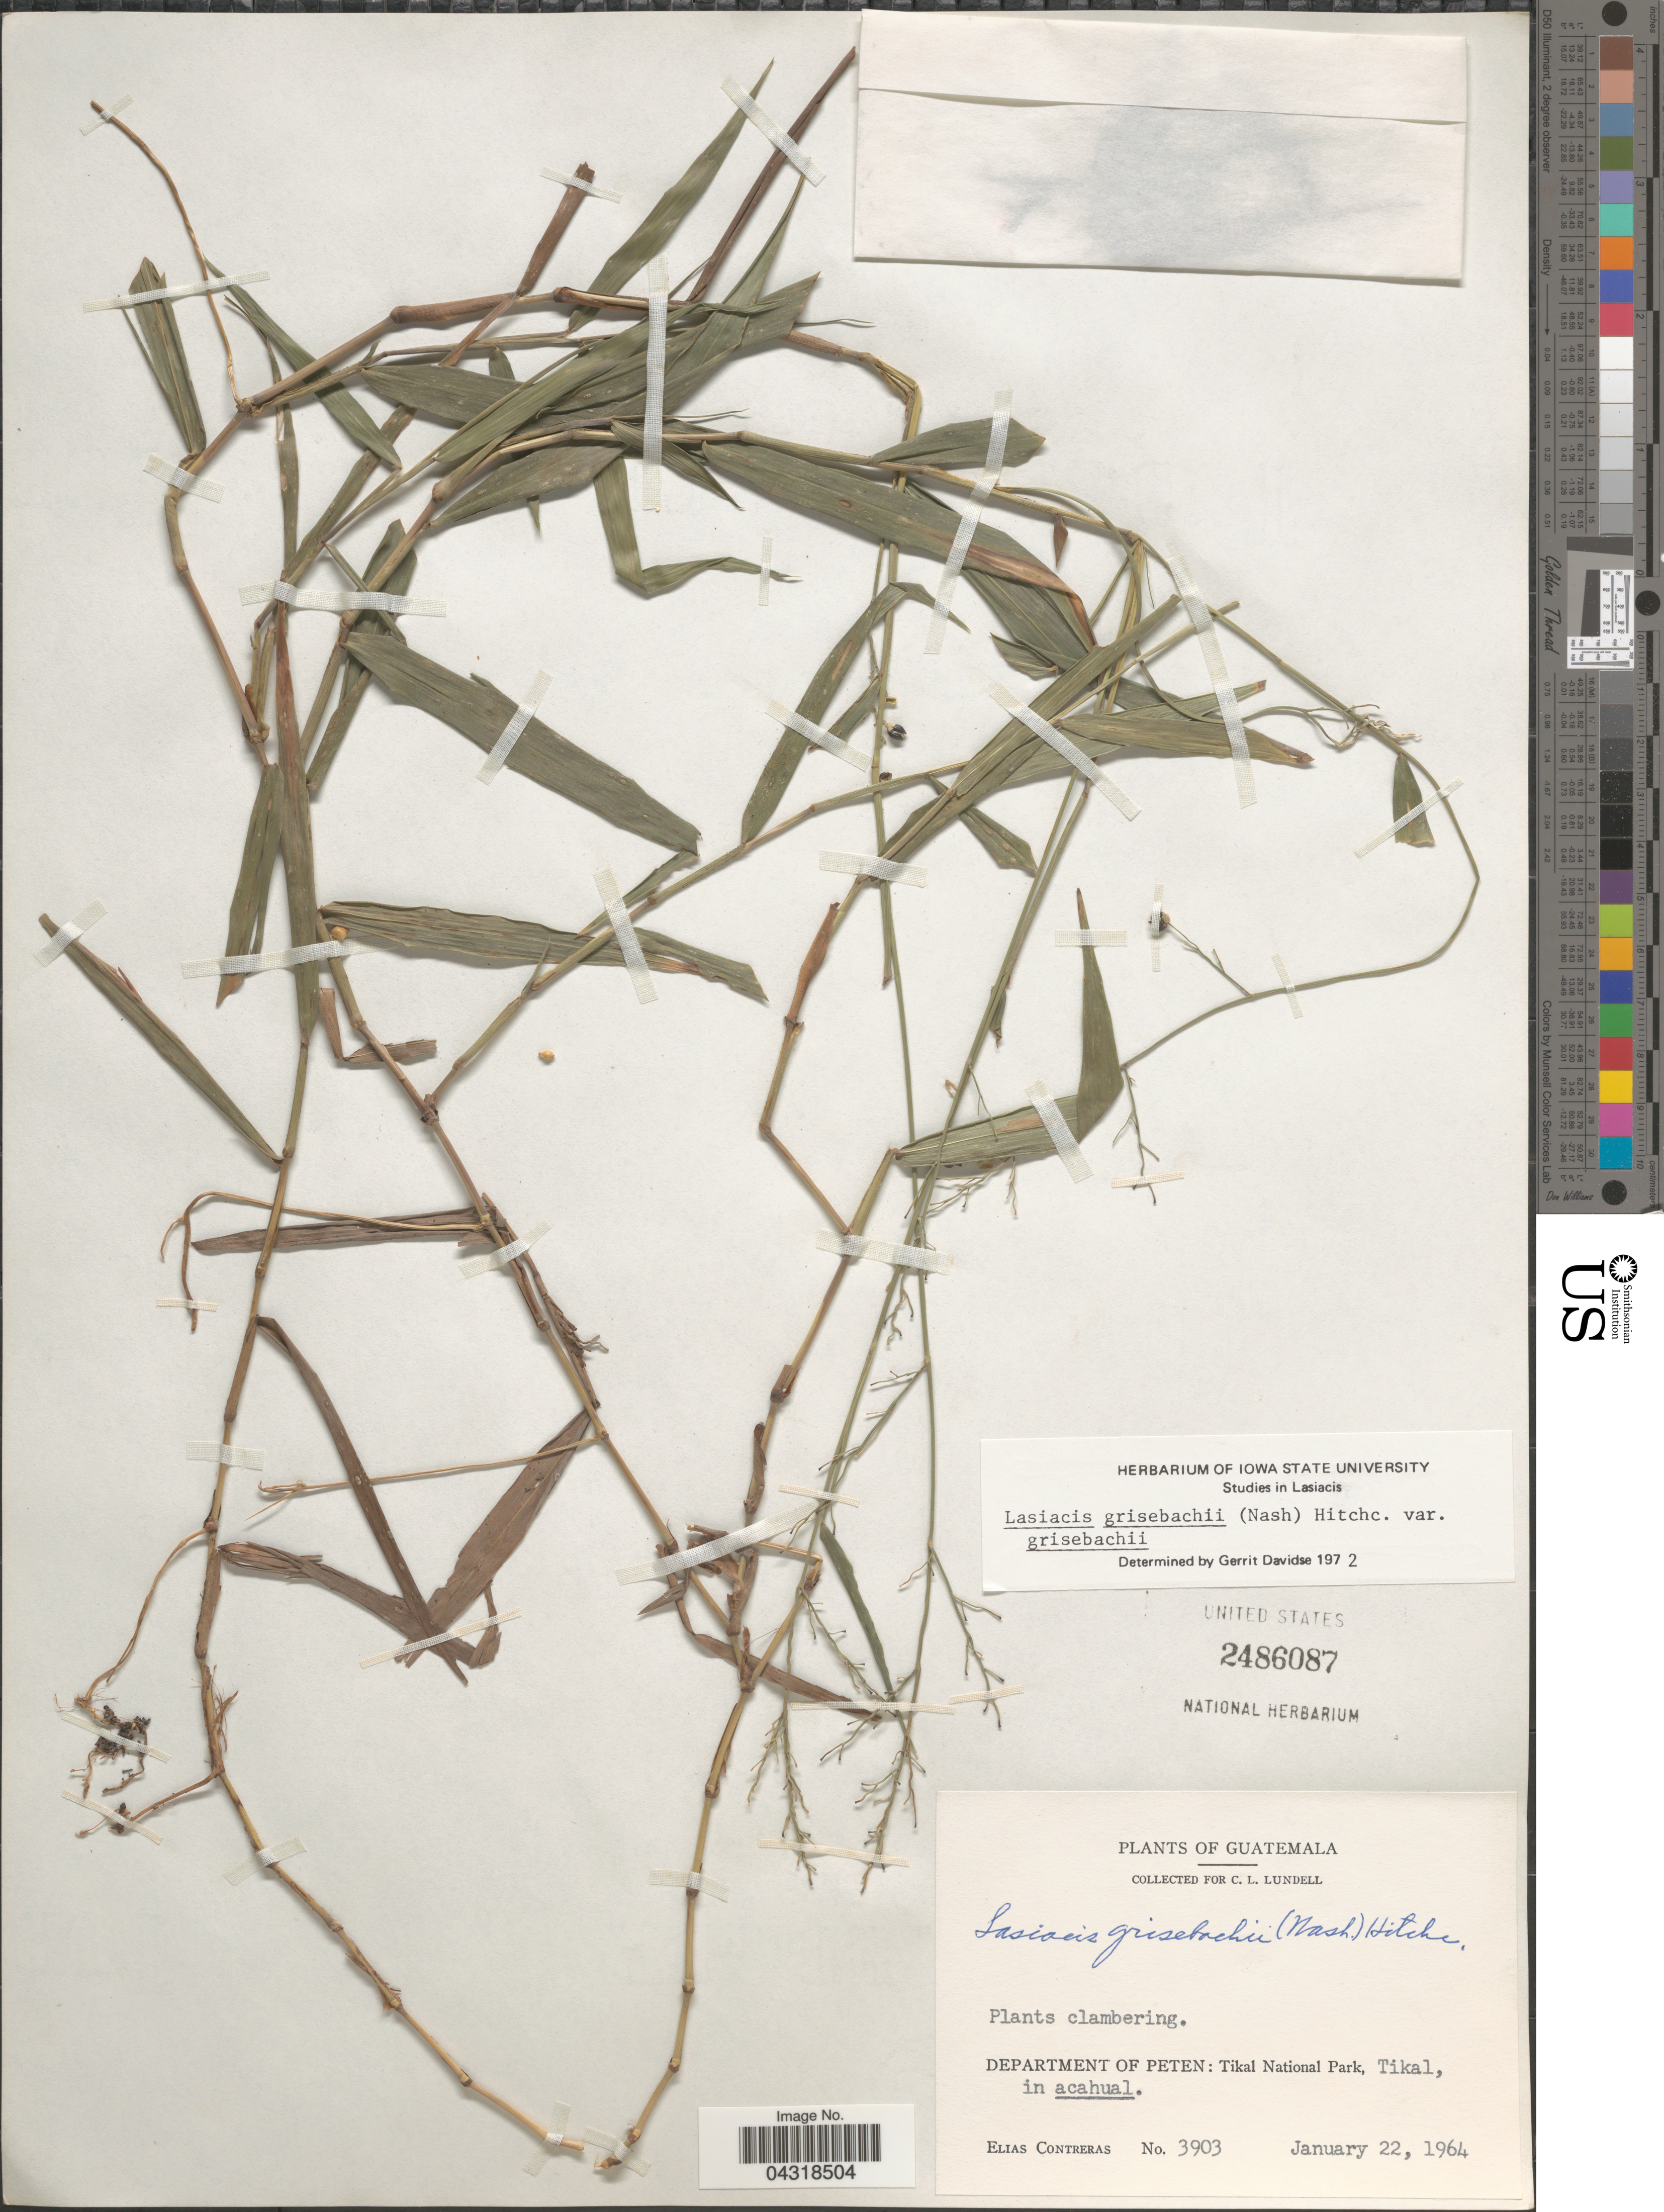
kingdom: Plantae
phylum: Tracheophyta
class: Liliopsida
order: Poales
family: Poaceae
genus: Lasiacis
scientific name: Lasiacis grisebachii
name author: (Nash) Hitchc.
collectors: E. Contreras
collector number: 3903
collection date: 1964-01-22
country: Guatemala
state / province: El Peten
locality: Department of Peten: Tikal National Park, Tikal, in acahual.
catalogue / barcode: US 2486087